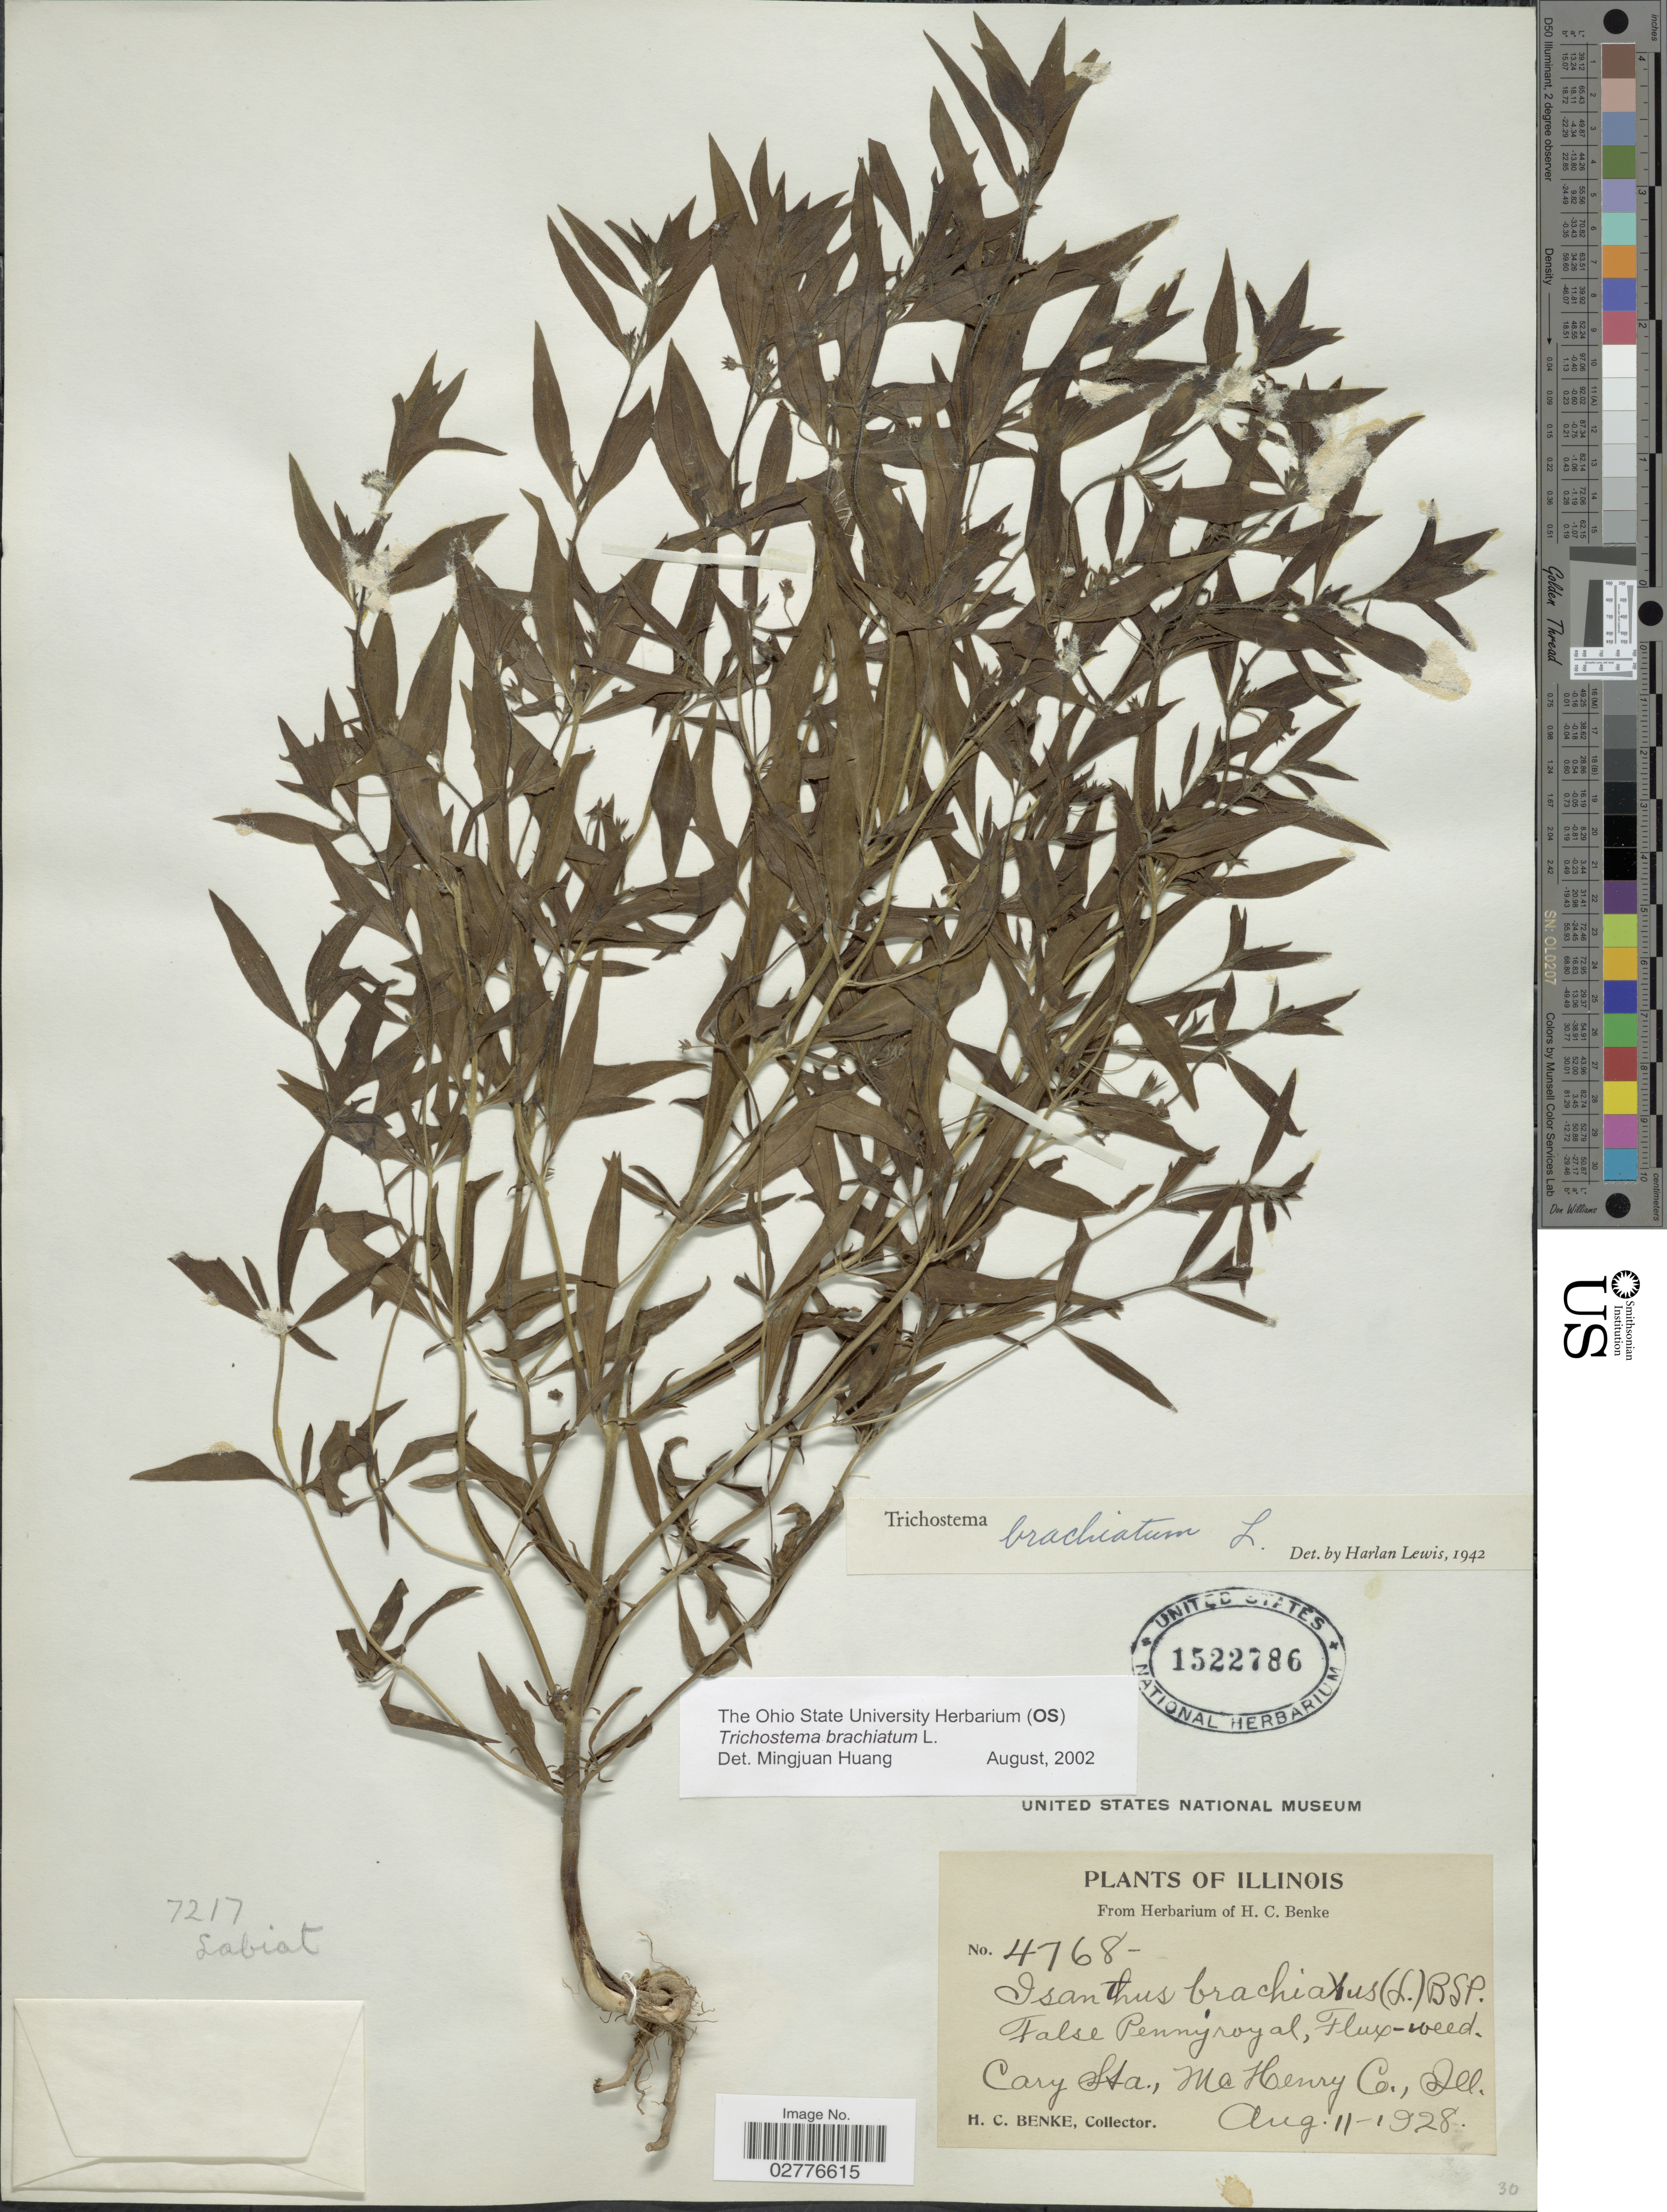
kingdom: Plantae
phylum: Tracheophyta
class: Magnoliopsida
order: Lamiales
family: Lamiaceae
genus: Trichostema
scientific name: Trichostema brachiatum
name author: L.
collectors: H. Benke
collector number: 4768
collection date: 1928-08-11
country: United States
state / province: Illinois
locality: Cary Sta., Mc Henry Co.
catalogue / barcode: US 1522786